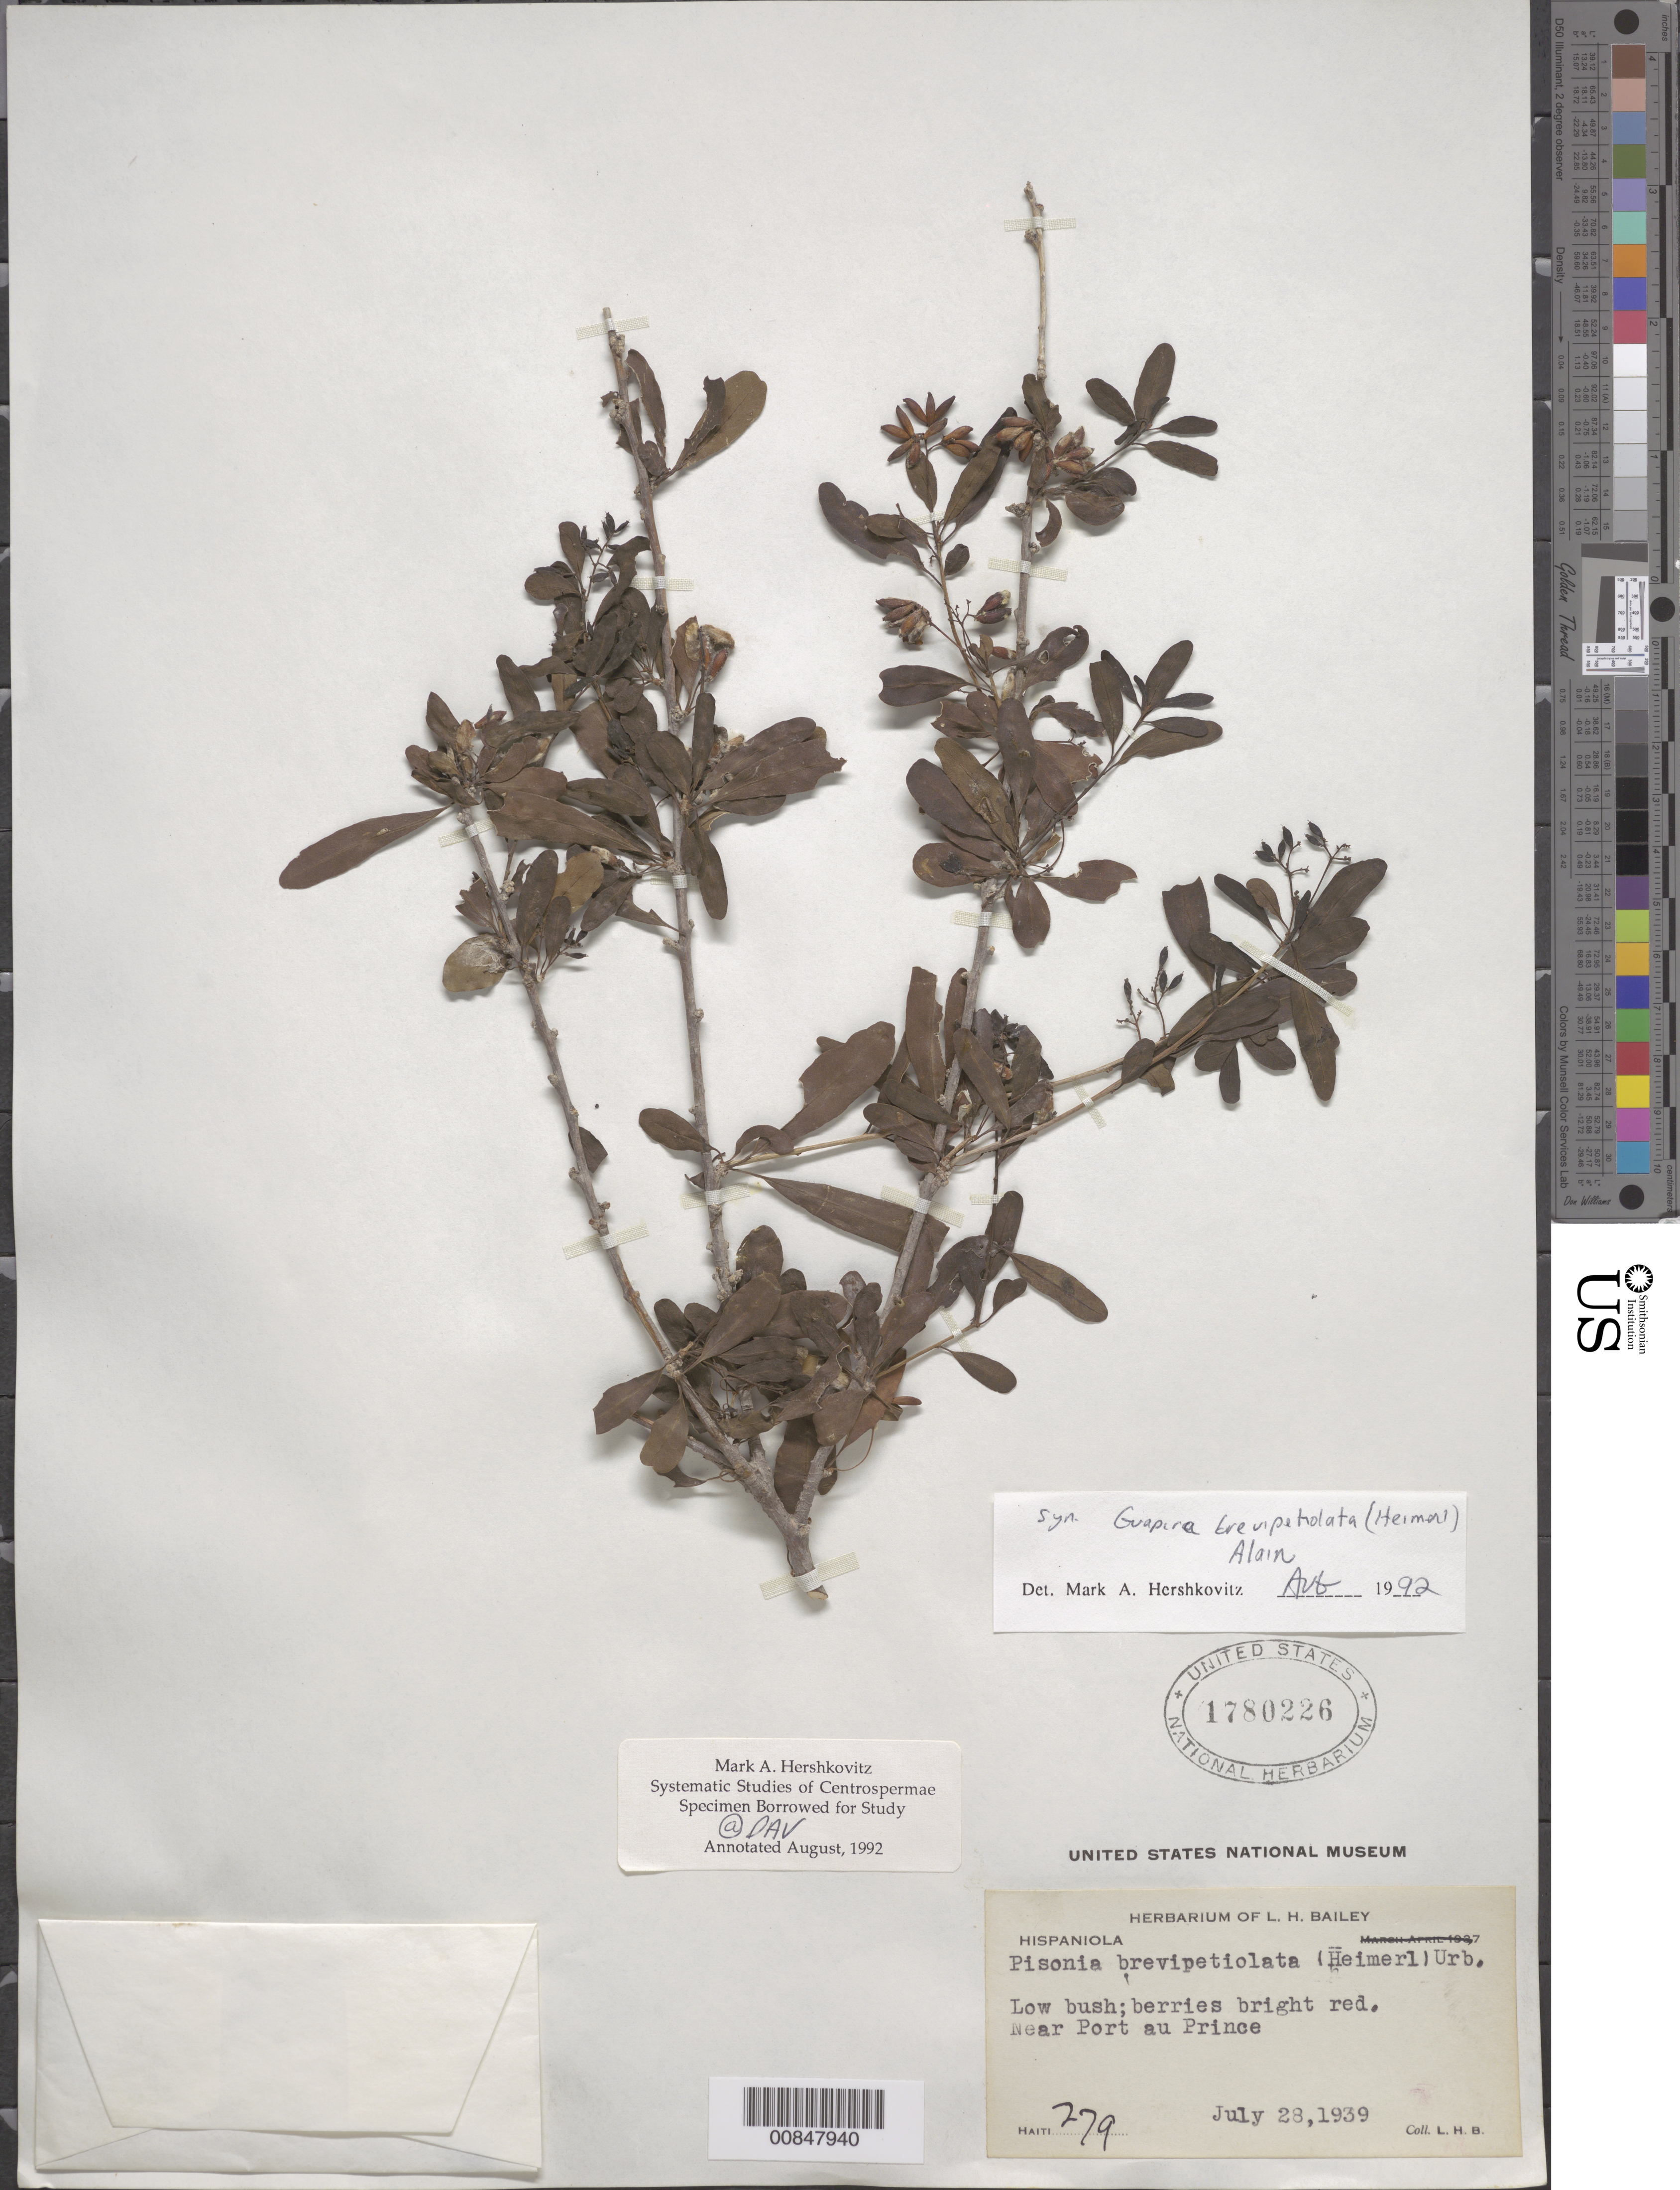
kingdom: Plantae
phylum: Tracheophyta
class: Magnoliopsida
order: Caryophyllales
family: Nyctaginaceae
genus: Guapira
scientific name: Guapira brevipetiolata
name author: (Heimerl) Alain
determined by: Hershkovitz, M. A.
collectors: L. H. Bailey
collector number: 279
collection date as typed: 28 Jul 1939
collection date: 1939-07-28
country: Haiti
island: Hispaniola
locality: Near Port au Prince.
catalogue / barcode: US 1780226